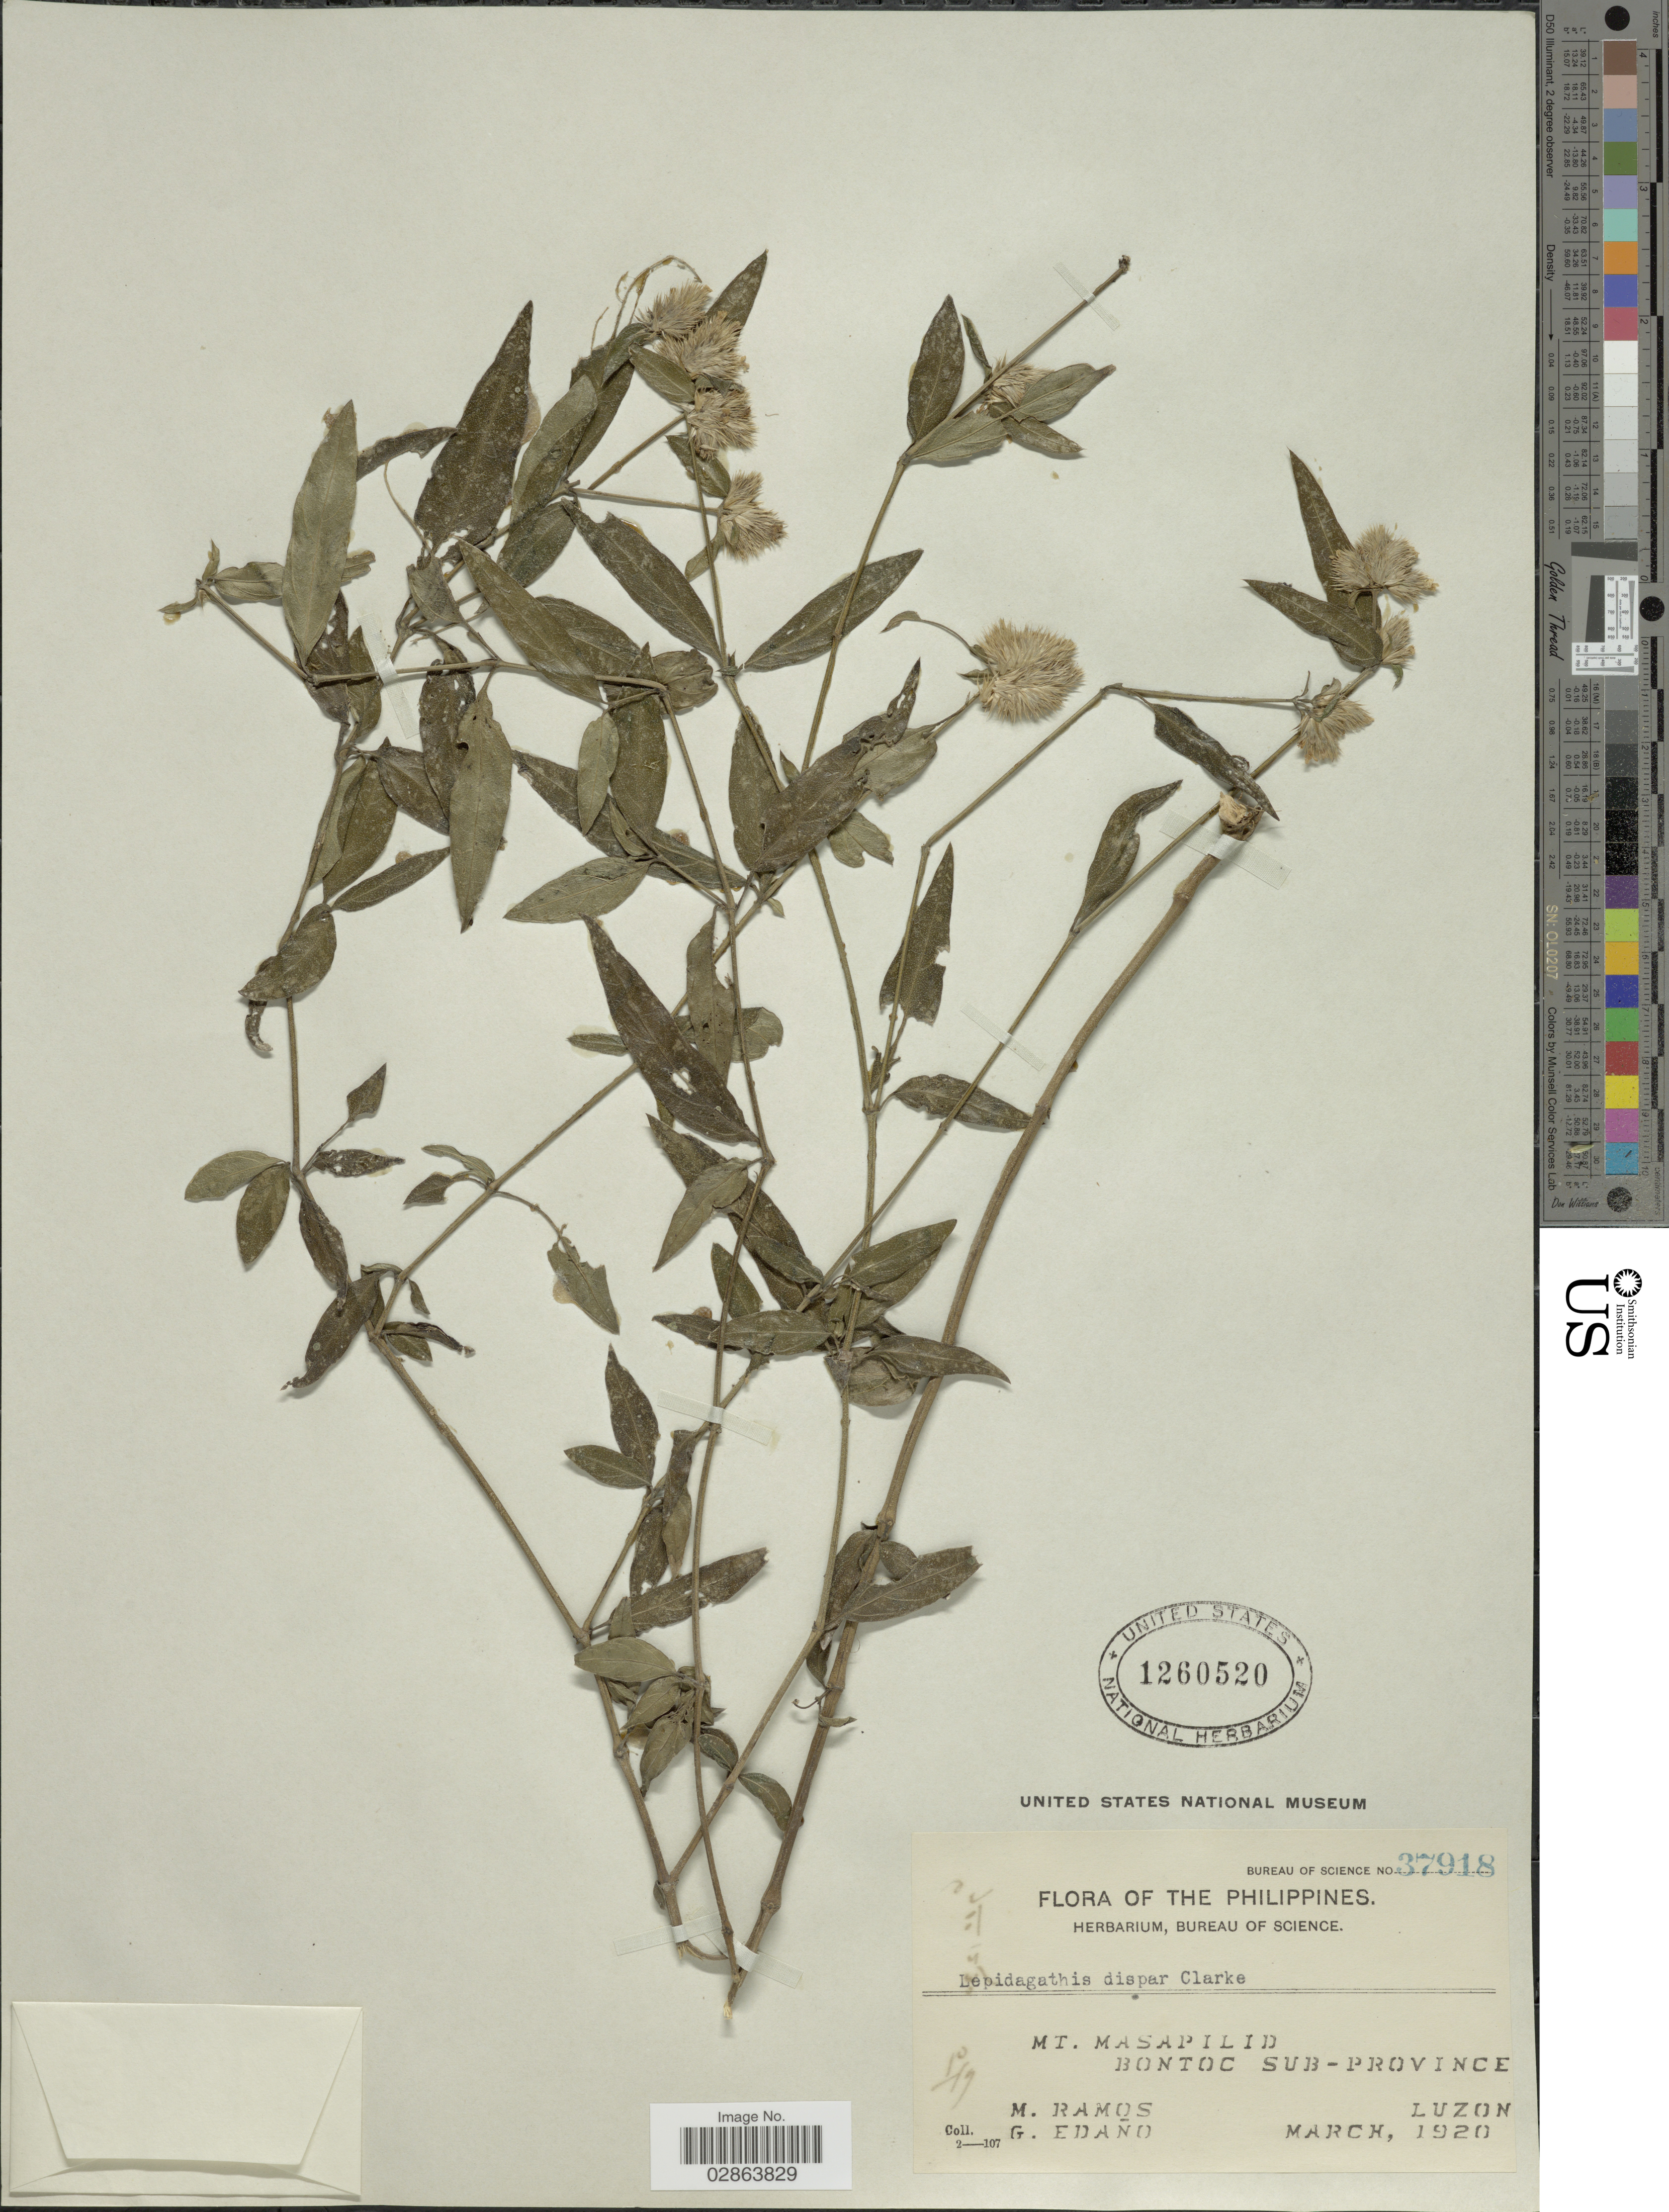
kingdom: Plantae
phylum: Tracheophyta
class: Magnoliopsida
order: Lamiales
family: Acanthaceae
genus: Lepidagathis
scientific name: Lepidagathis dispar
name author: C.B. Clarke ex Merr. & Merritt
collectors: M. Ramos & G. Edaño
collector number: Bureau of Science 37918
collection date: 1920-03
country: Philippines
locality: Mt. Masapilid, Bontoc Sub-Province, Luzon.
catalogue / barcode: US 1260520